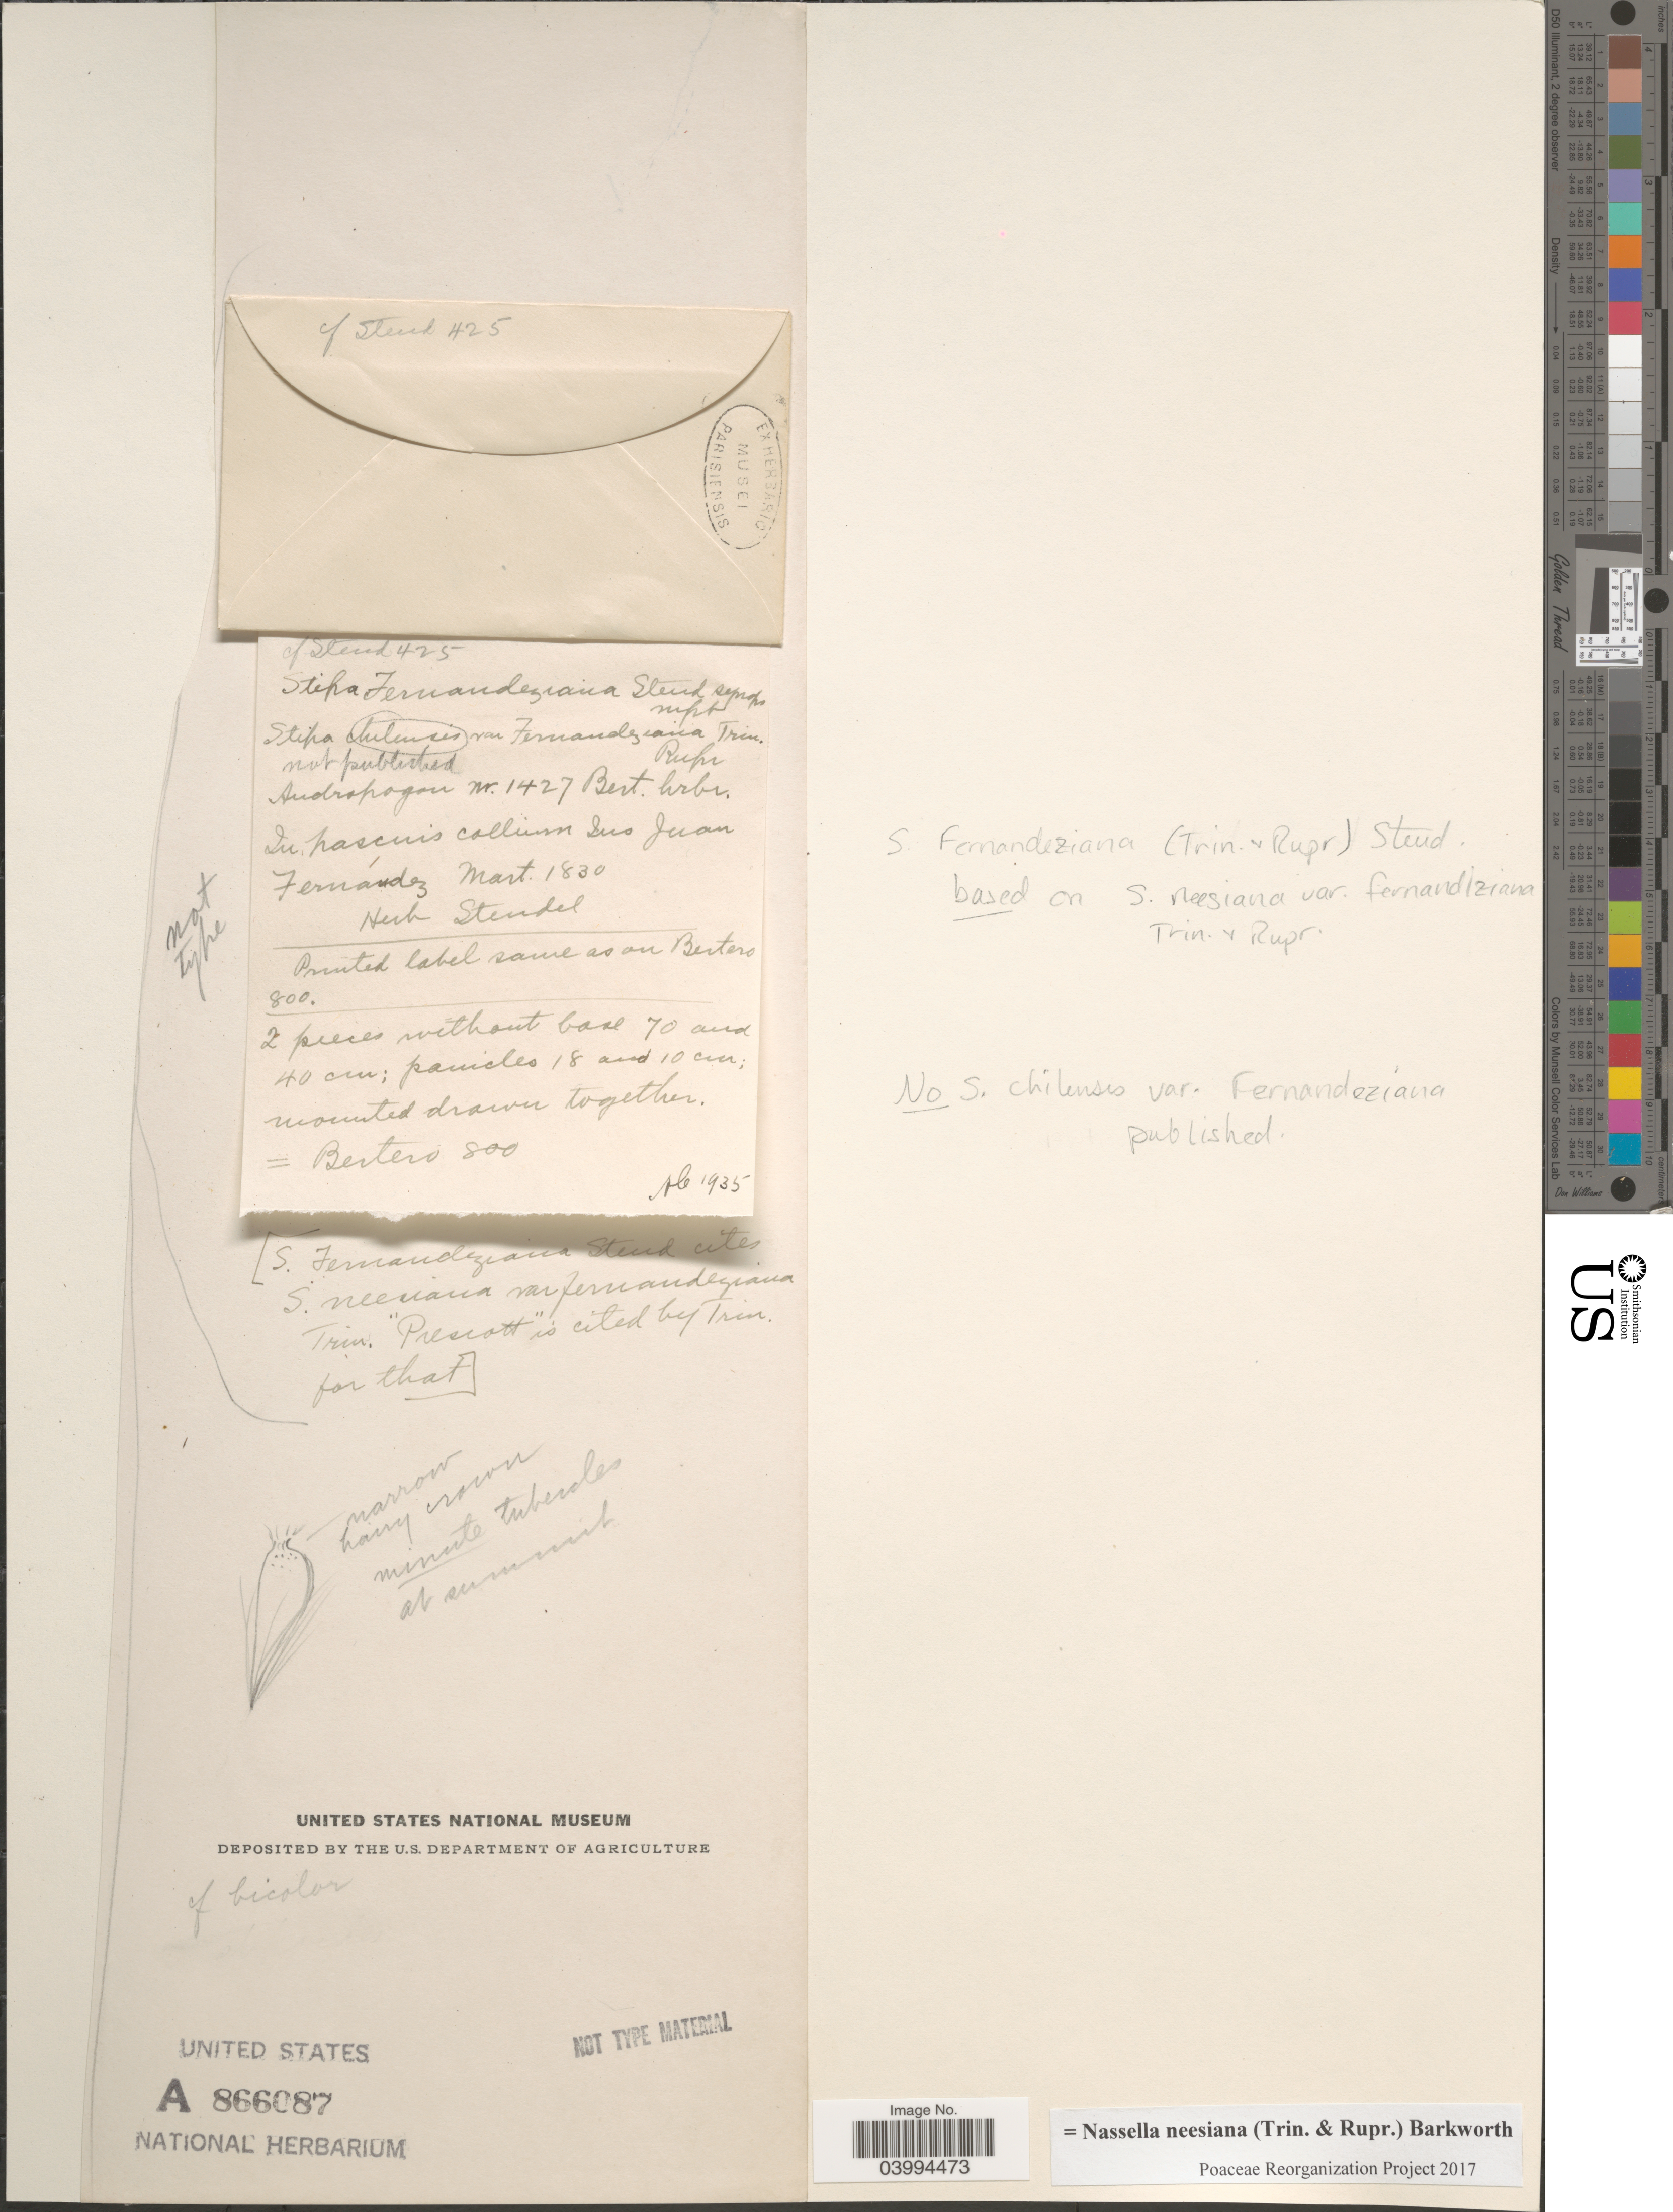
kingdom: Plantae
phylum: Tracheophyta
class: Liliopsida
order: Poales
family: Poaceae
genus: Nassella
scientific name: Nassella neesiana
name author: (Trin. & Rupr.) Barkworth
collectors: -- Fernandez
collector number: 1427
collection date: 1830-03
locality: In pascuis collium Lus [interpreted] Juan Fernandez Mart.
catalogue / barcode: US 866087A